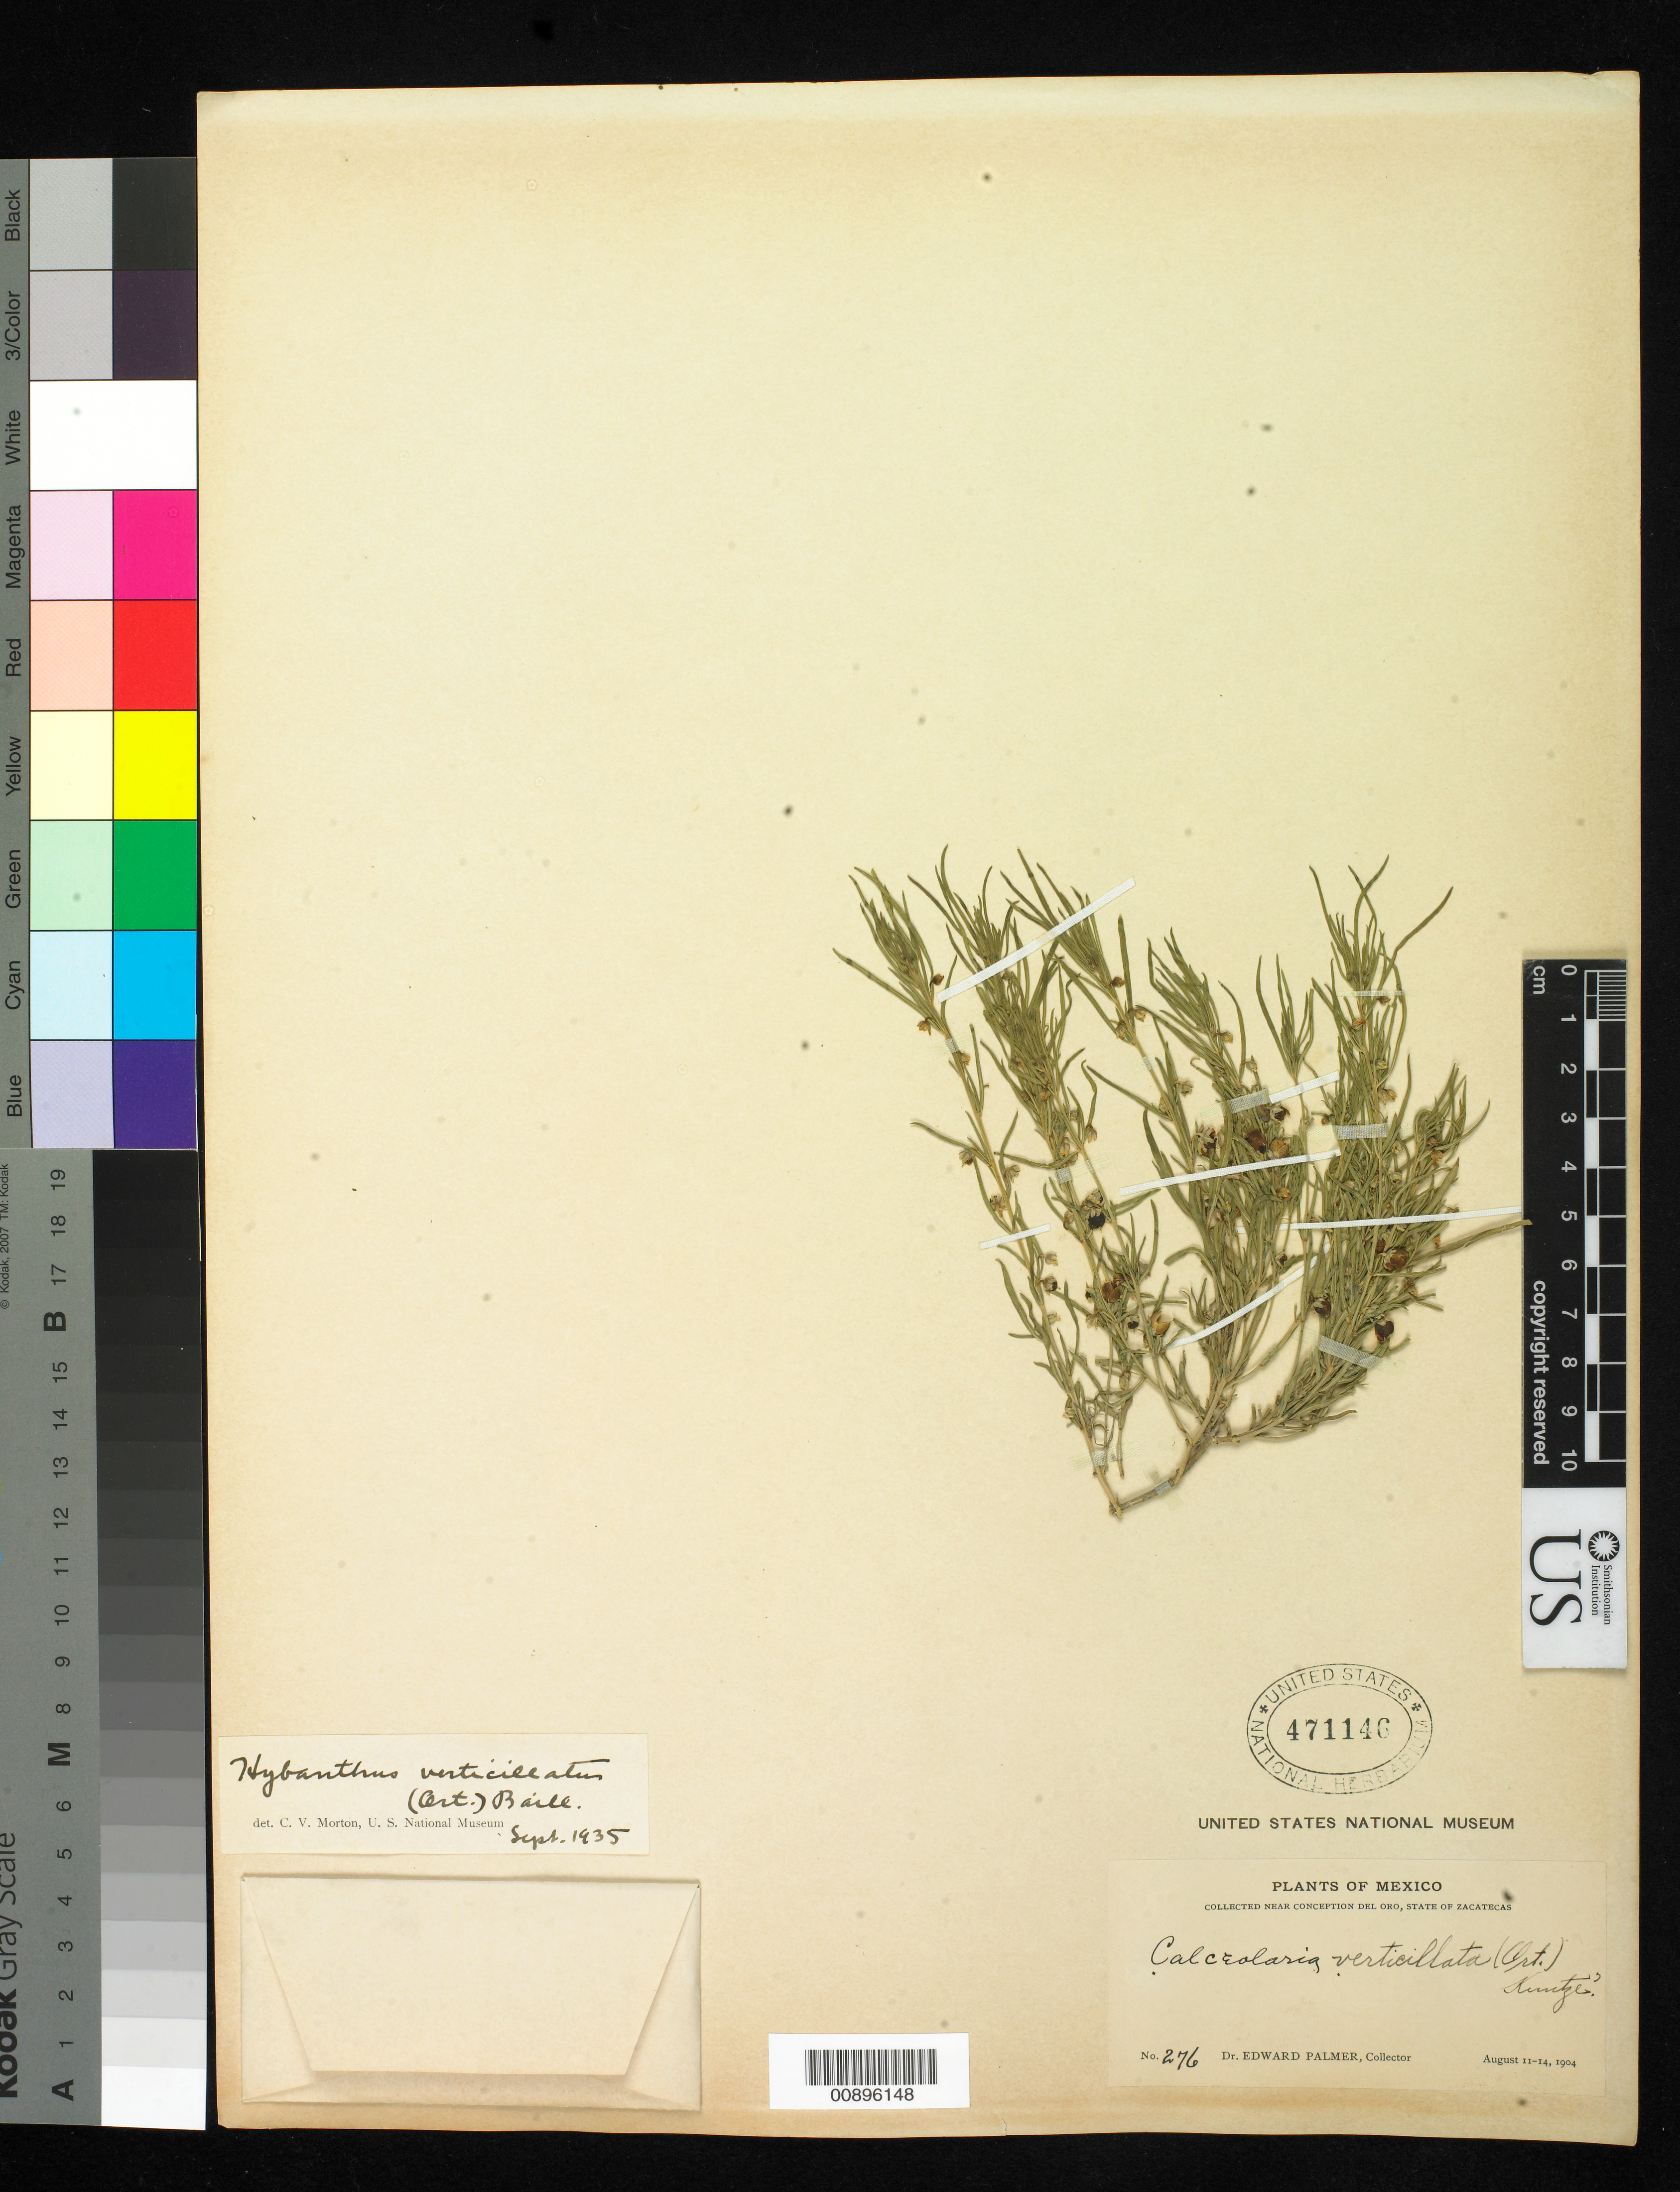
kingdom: Plantae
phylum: Tracheophyta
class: Magnoliopsida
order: Malpighiales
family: Violaceae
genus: Pombalia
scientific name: Pombalia verticillata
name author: (Ortega) Paula-Souza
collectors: E. Palmer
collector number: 276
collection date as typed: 11 Aug 1904 to 14 Aug 1904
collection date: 1904-08-11/1904-08-14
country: Mexico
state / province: Zacatecas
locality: Near Concepción del Oro, Zacatecas.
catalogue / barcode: US 471146